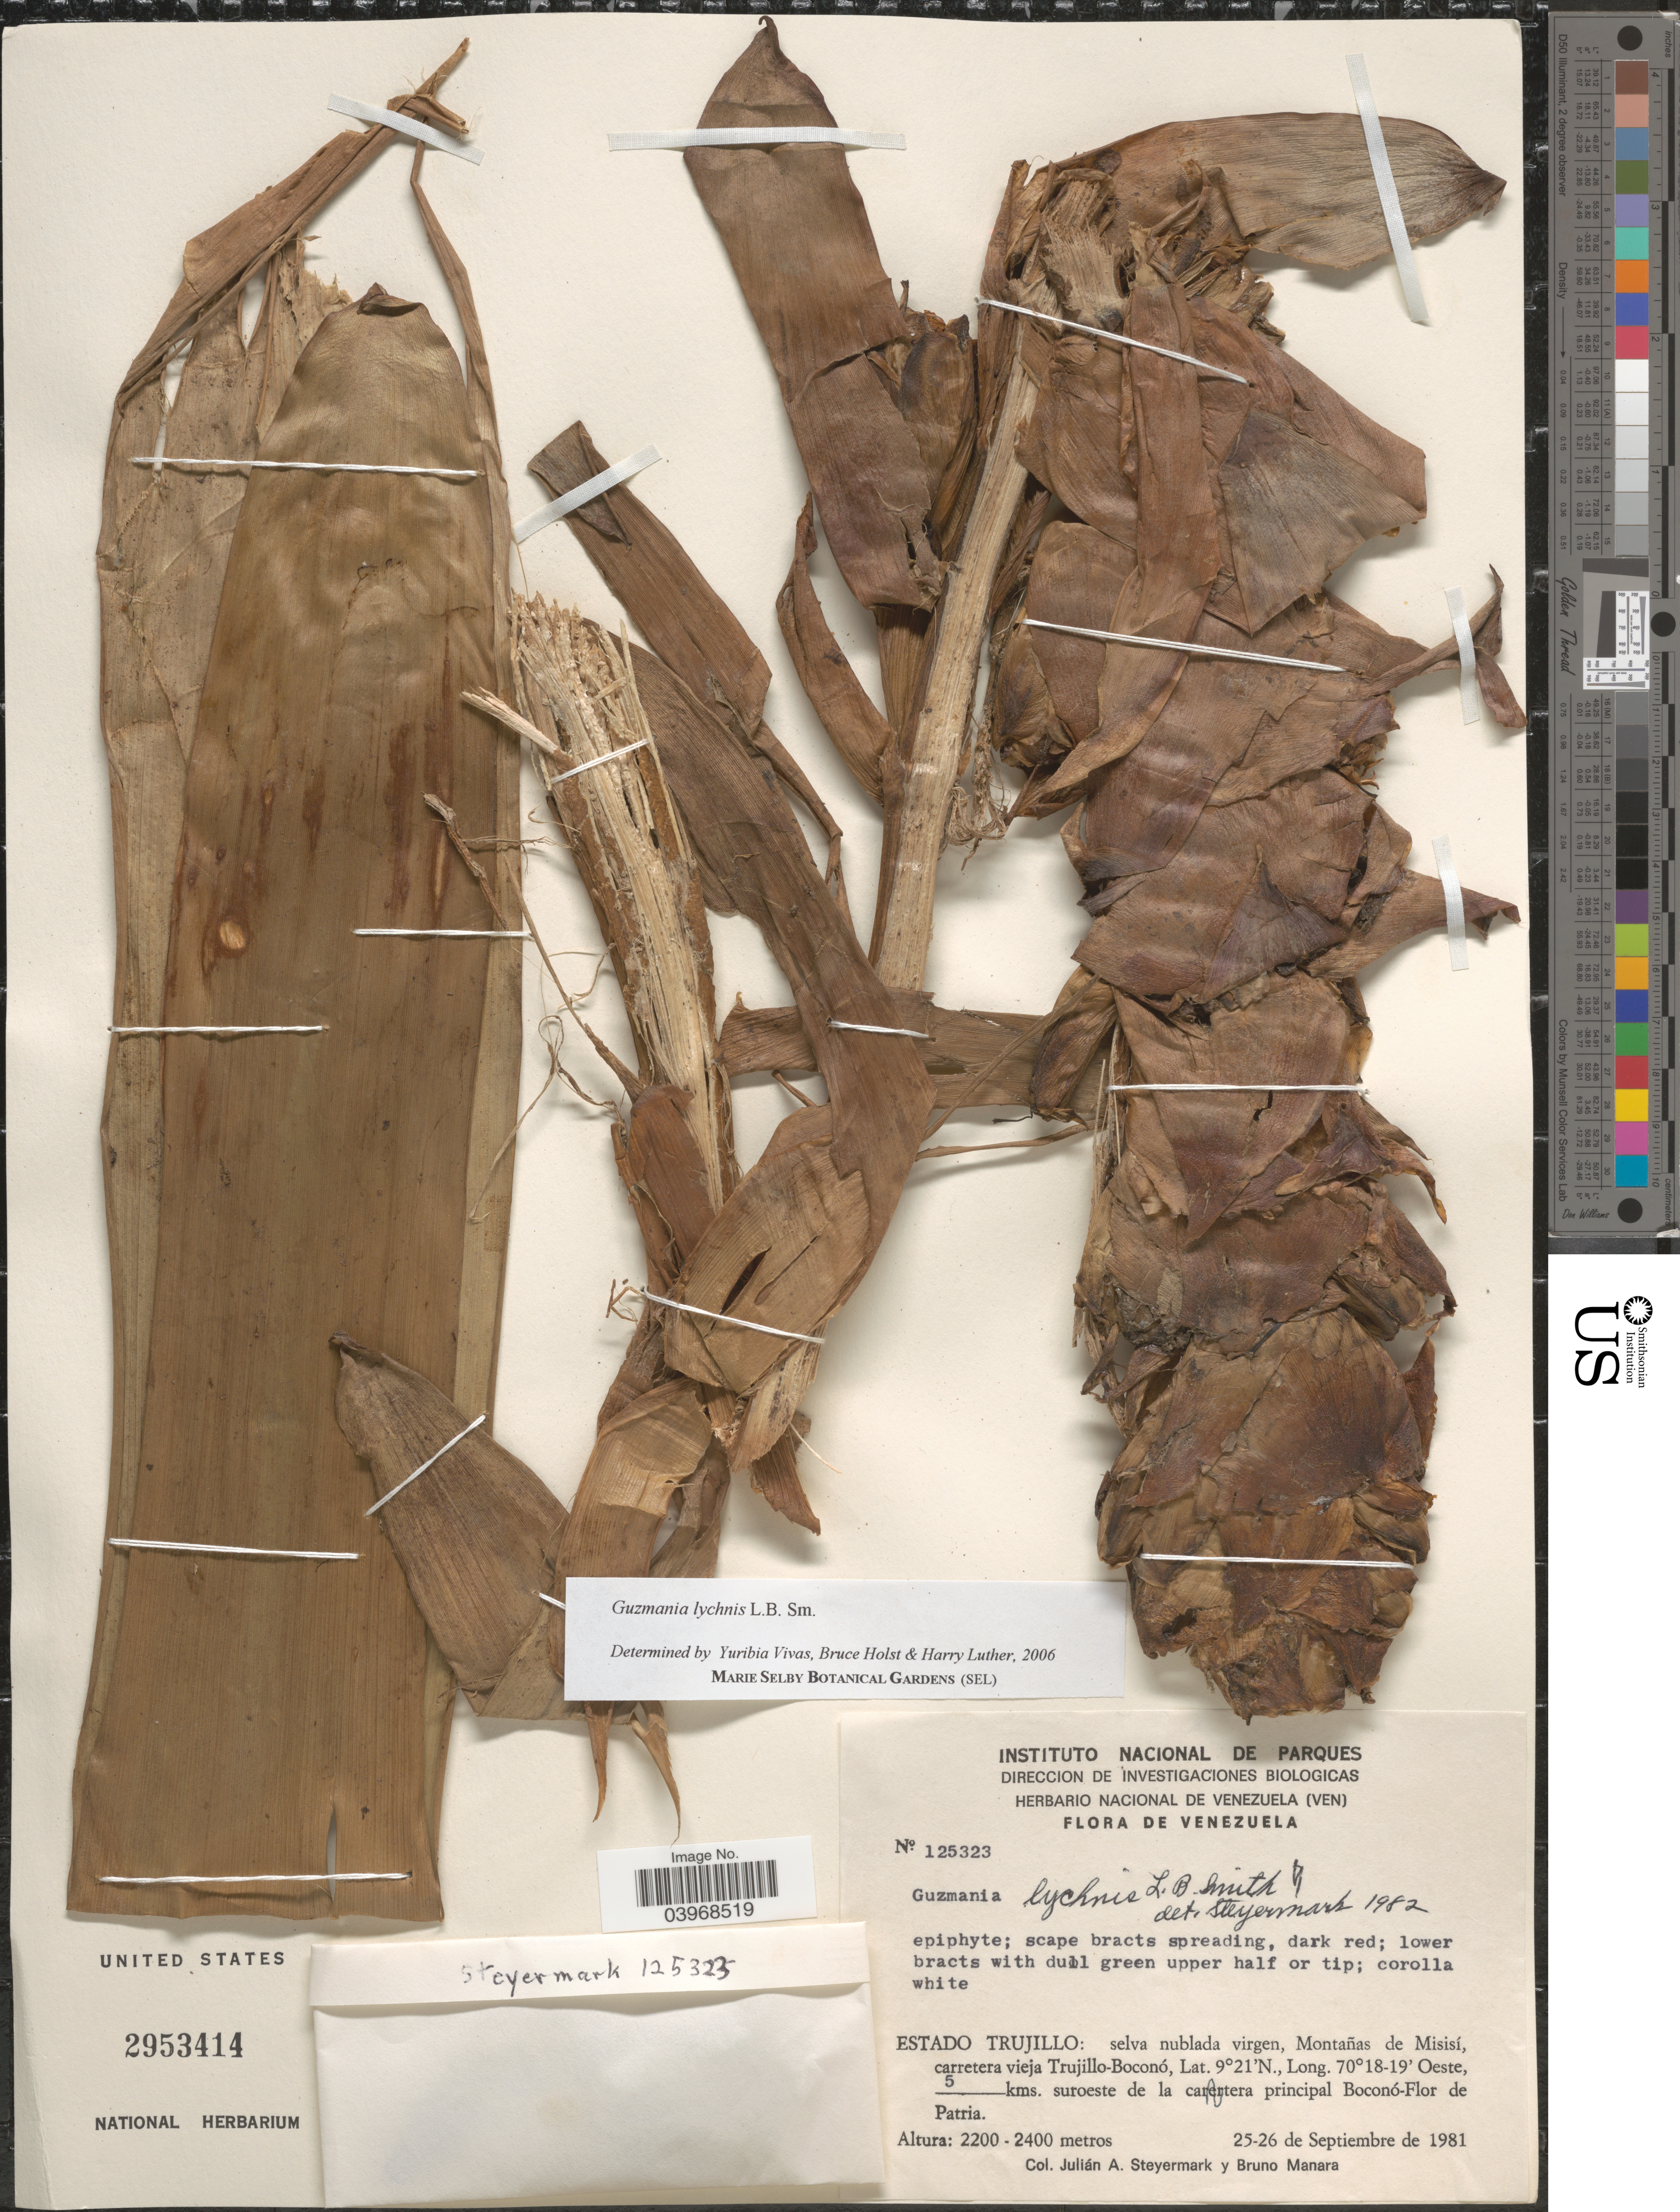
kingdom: Plantae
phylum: Tracheophyta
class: Liliopsida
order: Poales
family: Bromeliaceae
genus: Guzmania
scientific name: Guzmania lychnis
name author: L.B. Sm.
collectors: J. Steyermark & B. Manara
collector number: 125323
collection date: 1981-09-25/1981-09-26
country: Venezuela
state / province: Trujillo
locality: Selva nublada virgen, Montañas de Misisí, carretera vieja Trujillo-Boconó. 5 kms. suroeste de la carretera principal Boconó-Flor de Patria.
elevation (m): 2200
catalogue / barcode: US 2953414